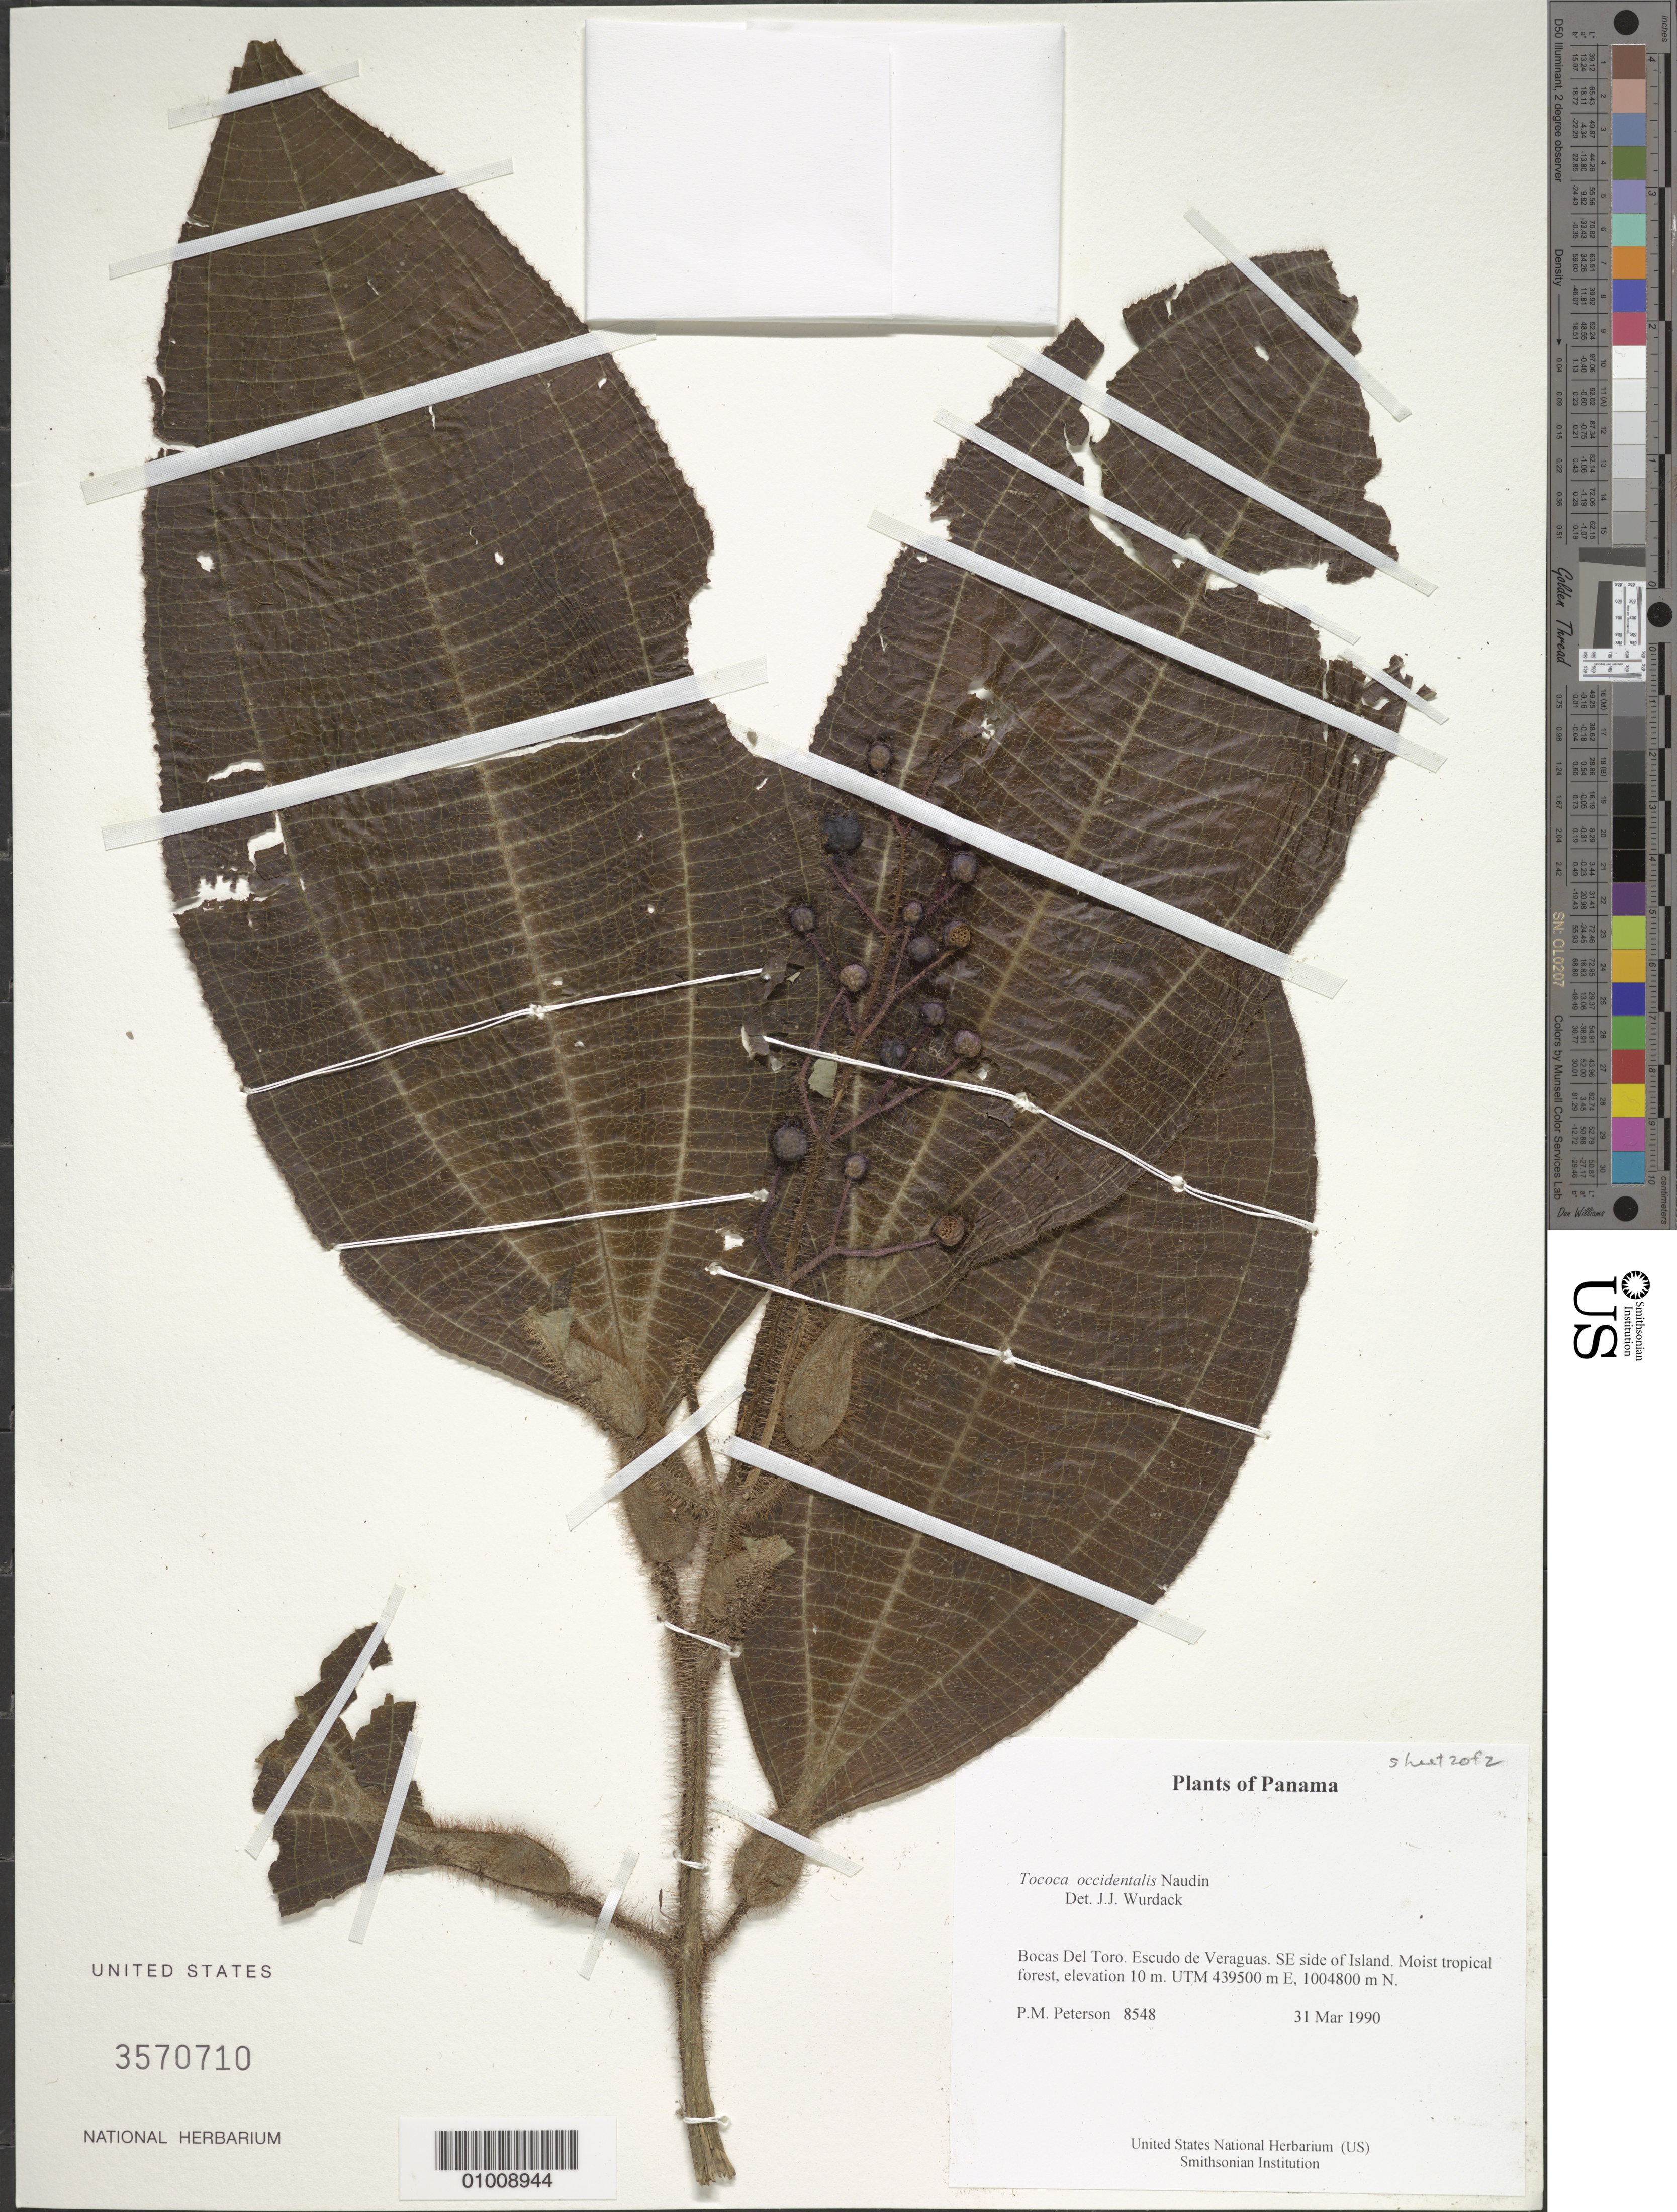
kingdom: Plantae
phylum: Tracheophyta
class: Magnoliopsida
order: Myrtales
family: Melastomataceae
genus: Tococa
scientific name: Tococa occidentalis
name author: Naudin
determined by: Wurdack, Kenneth J., (US), Smithsonian Institution - National Museum of Natural History (UNITED STATES)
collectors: P. M. Peterson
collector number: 08548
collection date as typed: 31 Mar 1990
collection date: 1990-03-31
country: Panama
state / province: Bocas del Toro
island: Escudo de Veraguas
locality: SE side of Island.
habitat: Moist tropical forest, elevation 10 m. UTM 439500 m E, 1004800 m N.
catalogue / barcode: US 3570709